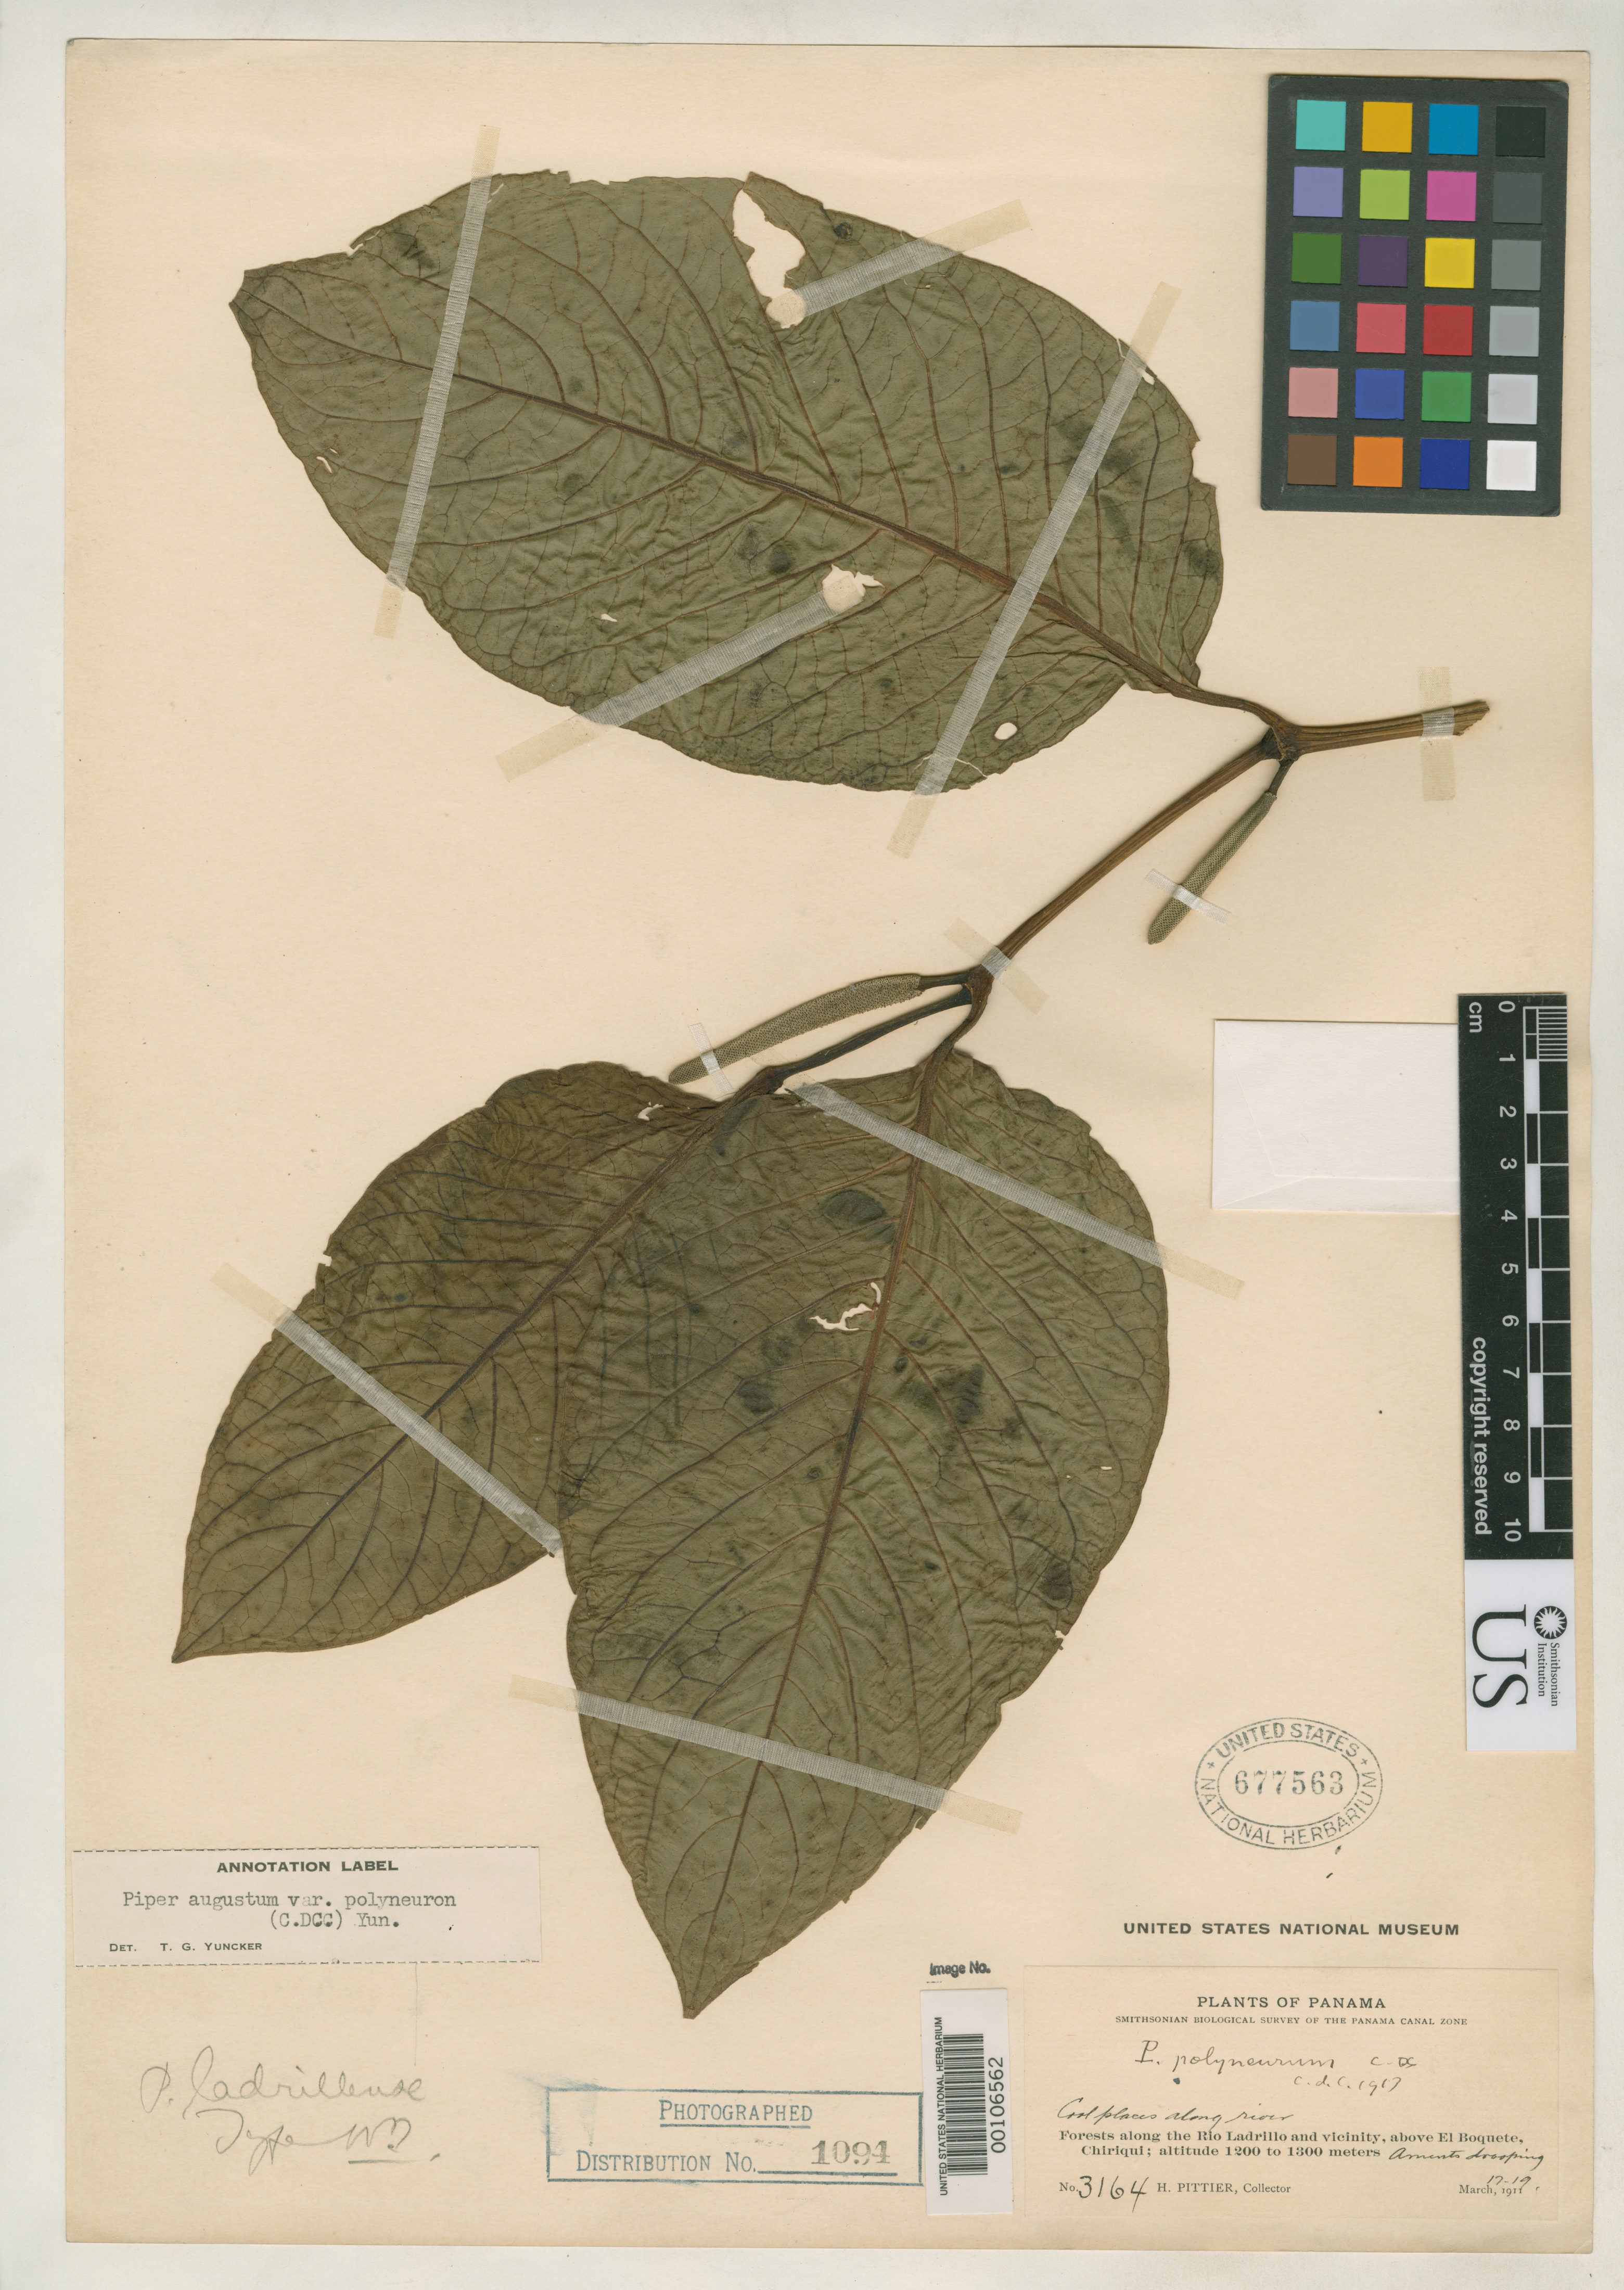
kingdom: Plantae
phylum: Tracheophyta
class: Magnoliopsida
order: Piperales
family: Piperaceae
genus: Piper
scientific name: Piper ladrillense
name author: Trel.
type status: Holotype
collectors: H. F. Pittier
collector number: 3164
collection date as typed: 17 Mar 1911 to 19 Mar 1911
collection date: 1911-03-17/1911-03-19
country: Panama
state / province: Chiriquí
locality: Rio Ladrillo, above El Boquete.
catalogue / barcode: US 677563